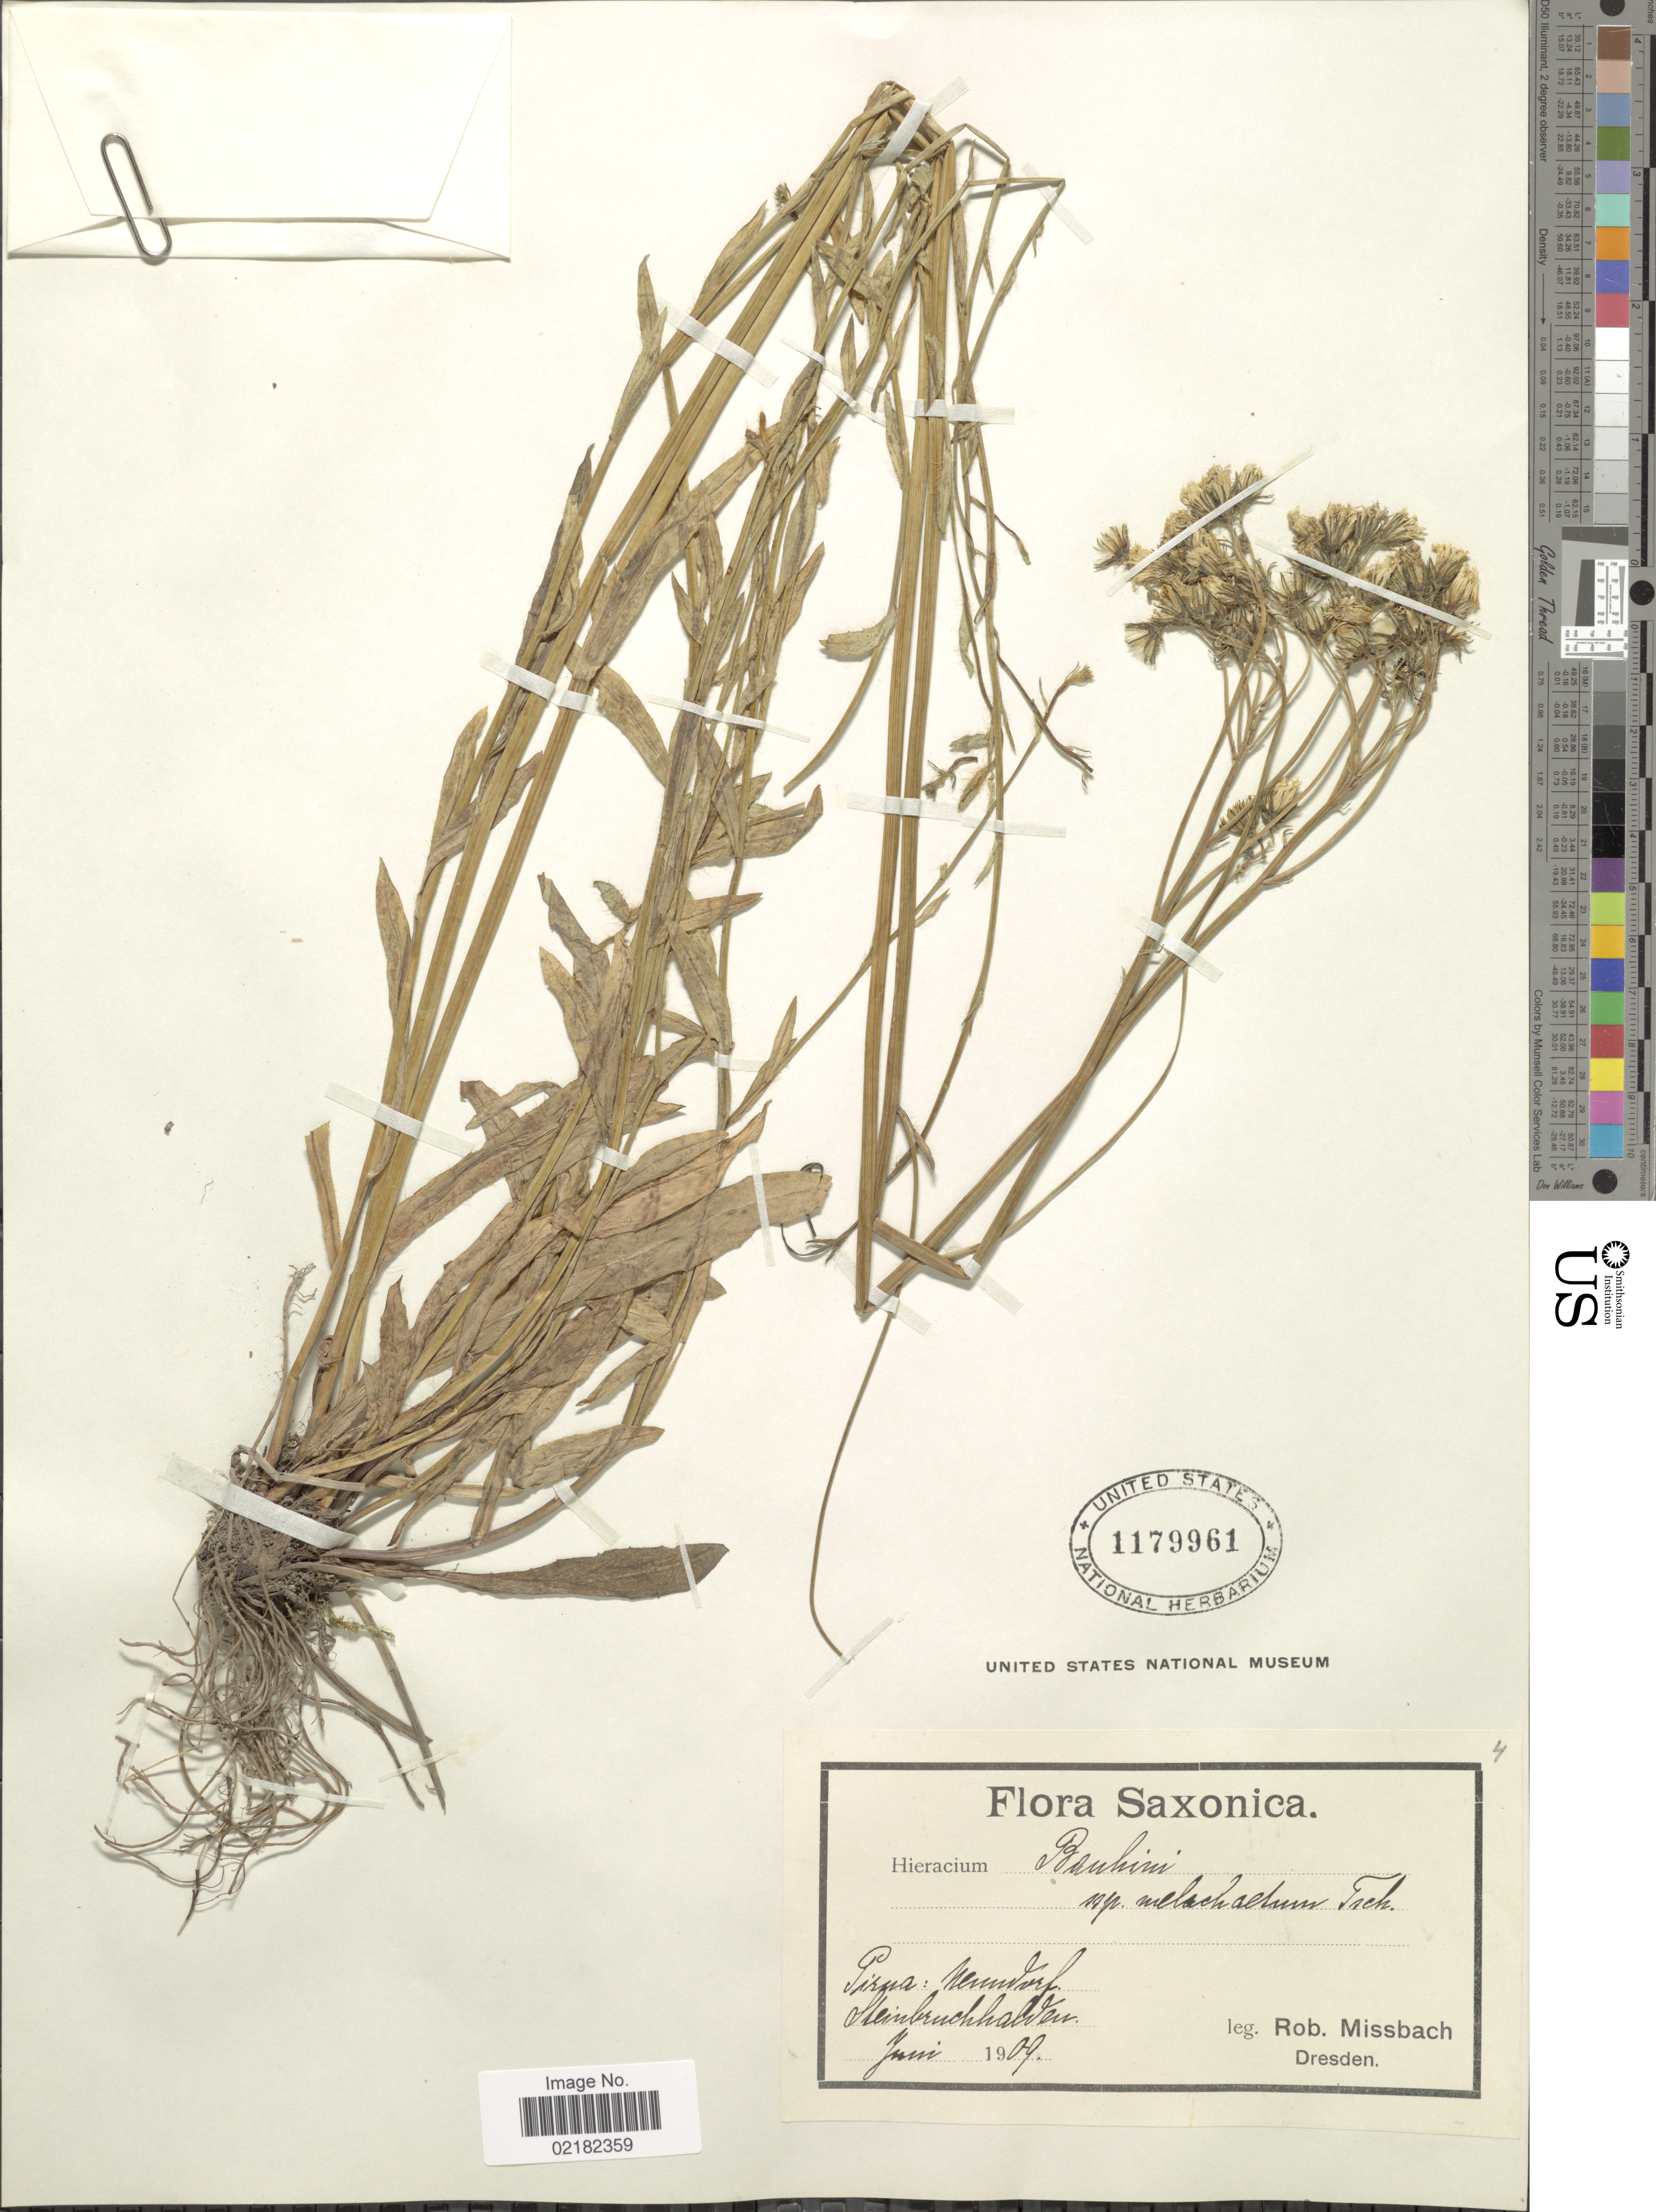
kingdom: Plantae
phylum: Tracheophyta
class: Magnoliopsida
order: Asterales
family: Asteraceae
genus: Hieracium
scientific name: Hieracium bauhini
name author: Schult.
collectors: R. Missbach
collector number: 4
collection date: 1909-06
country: Germany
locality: Saxonica, Pirna: Neumdorf, Steinbruchhalden. [interpreted]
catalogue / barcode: US 1179961